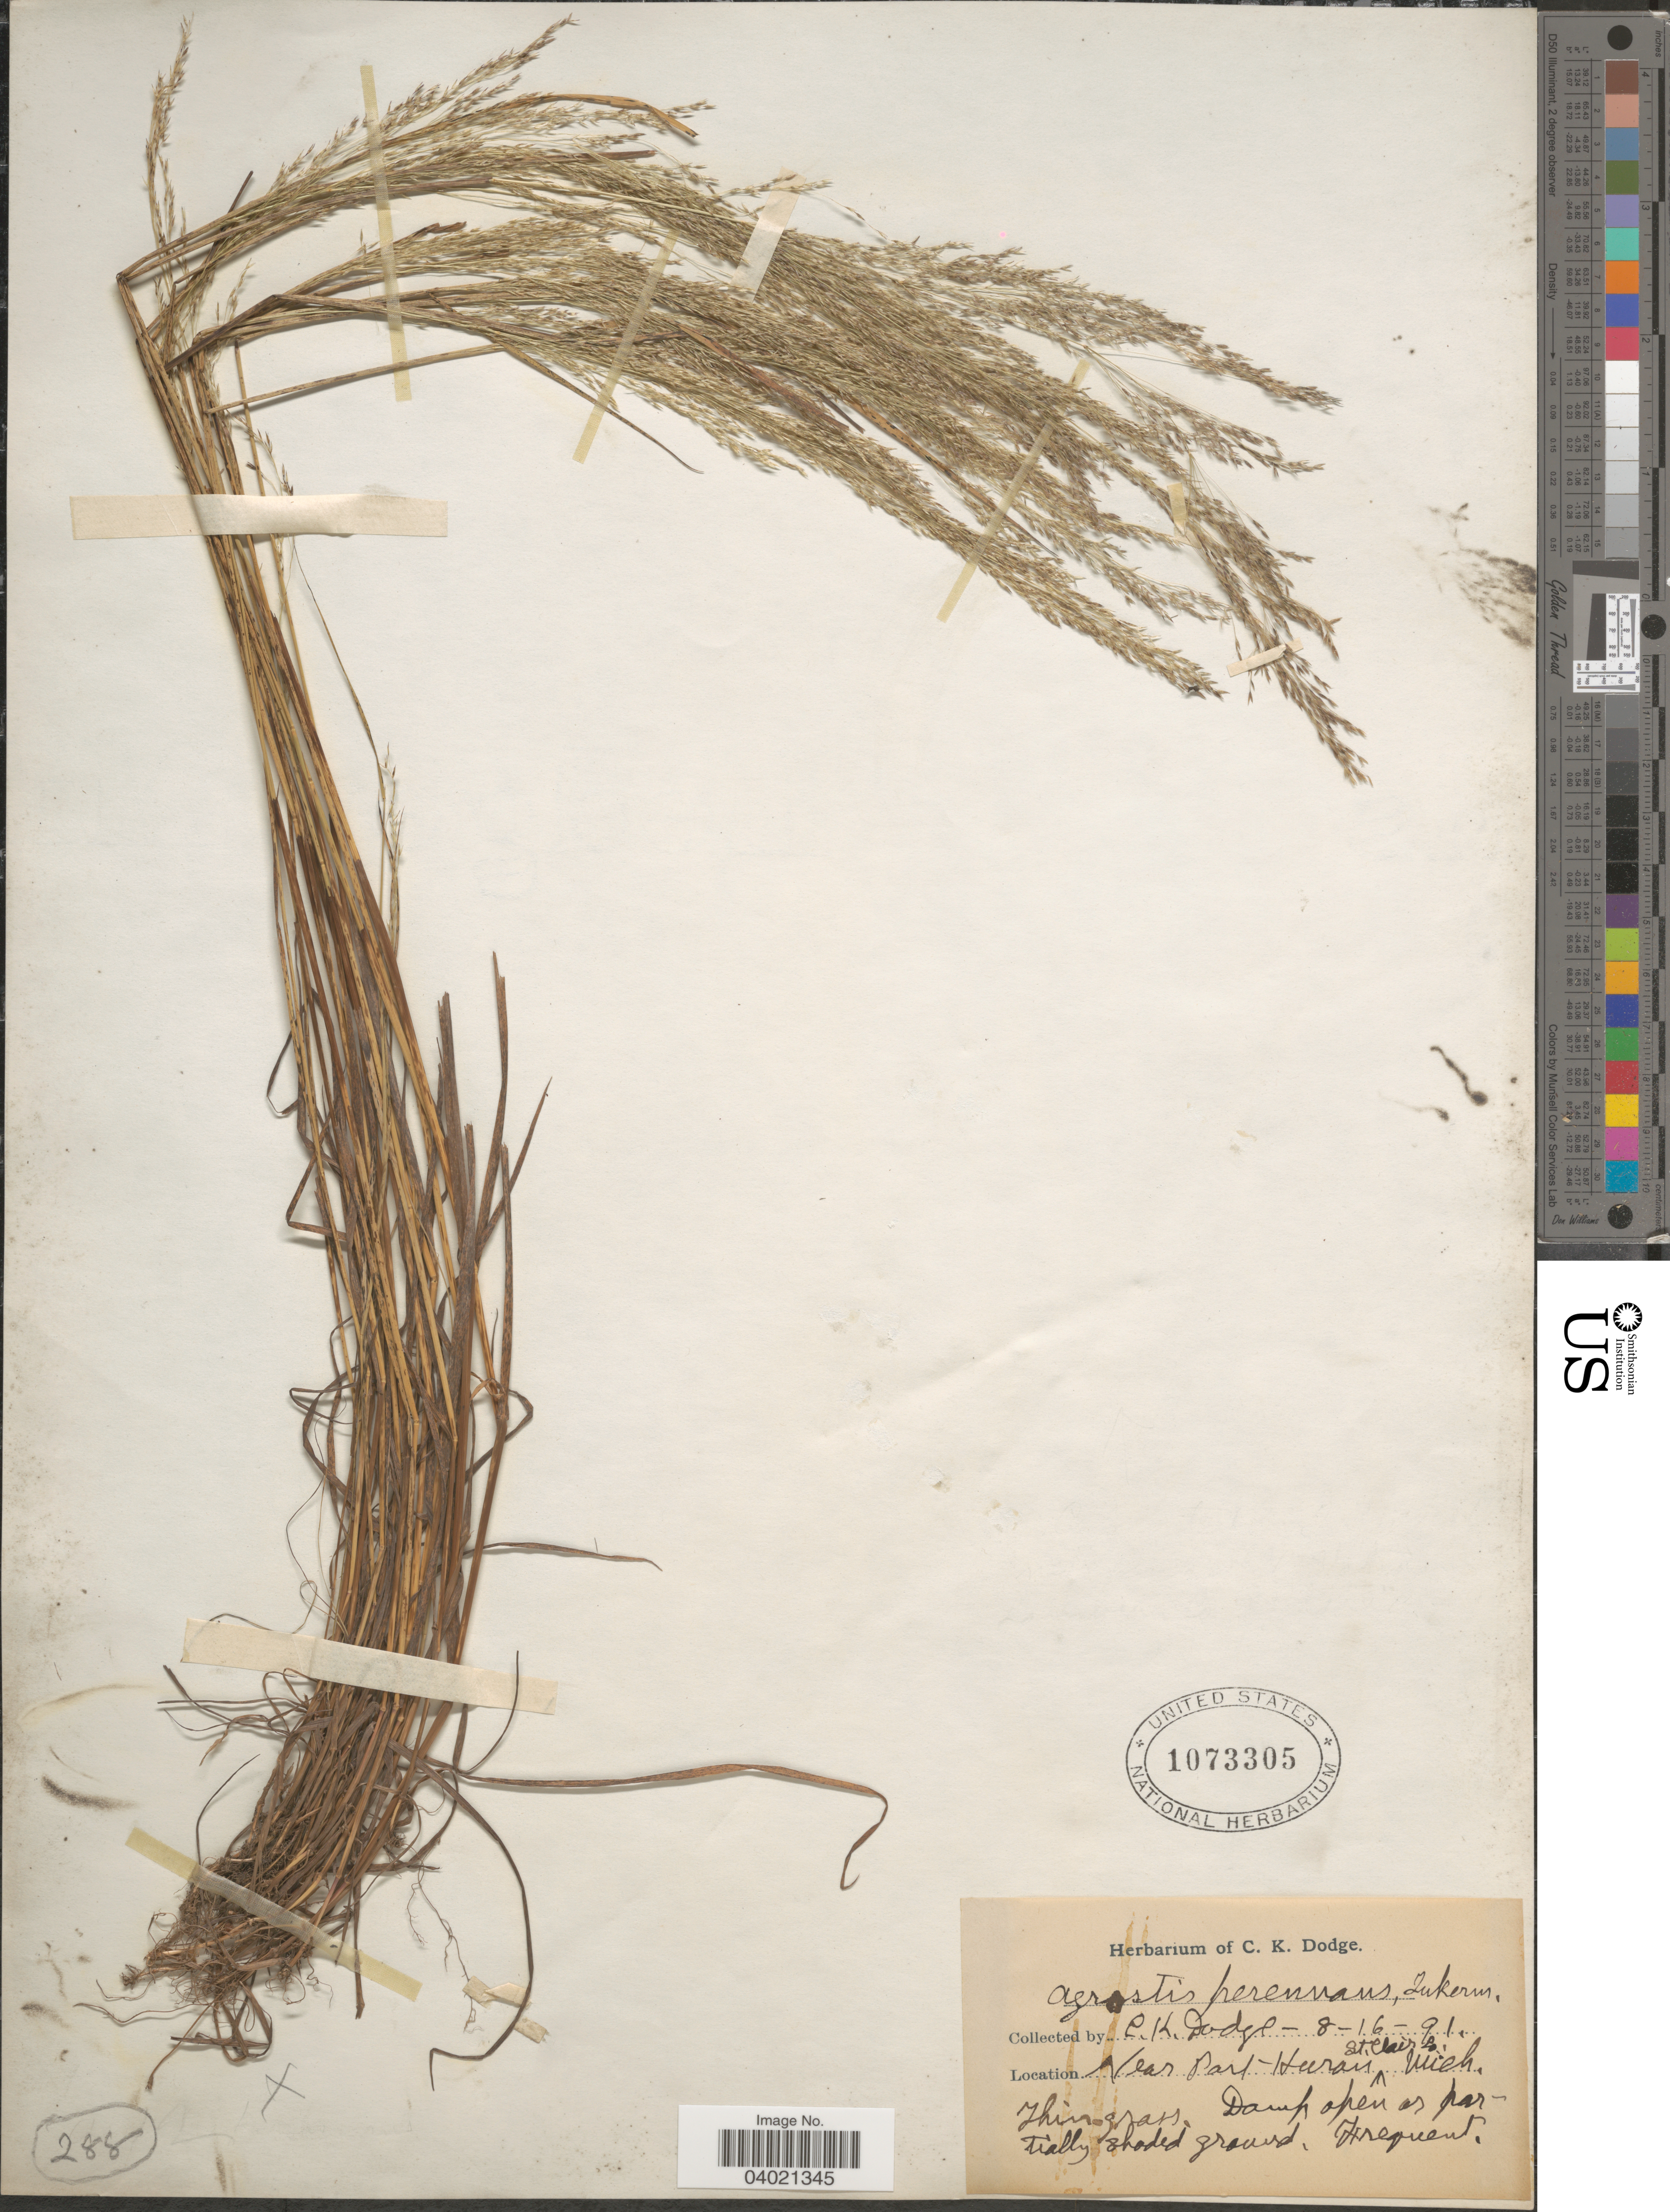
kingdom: Plantae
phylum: Tracheophyta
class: Liliopsida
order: Poales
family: Poaceae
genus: Agrostis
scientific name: Agrostis perennans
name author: (Walter) Tuck.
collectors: C. Dodge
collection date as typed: Transcribed d/m/y: 16/8/91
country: United States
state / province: Michigan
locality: Near Port Huran. St. Clair Co.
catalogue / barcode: US 1073305